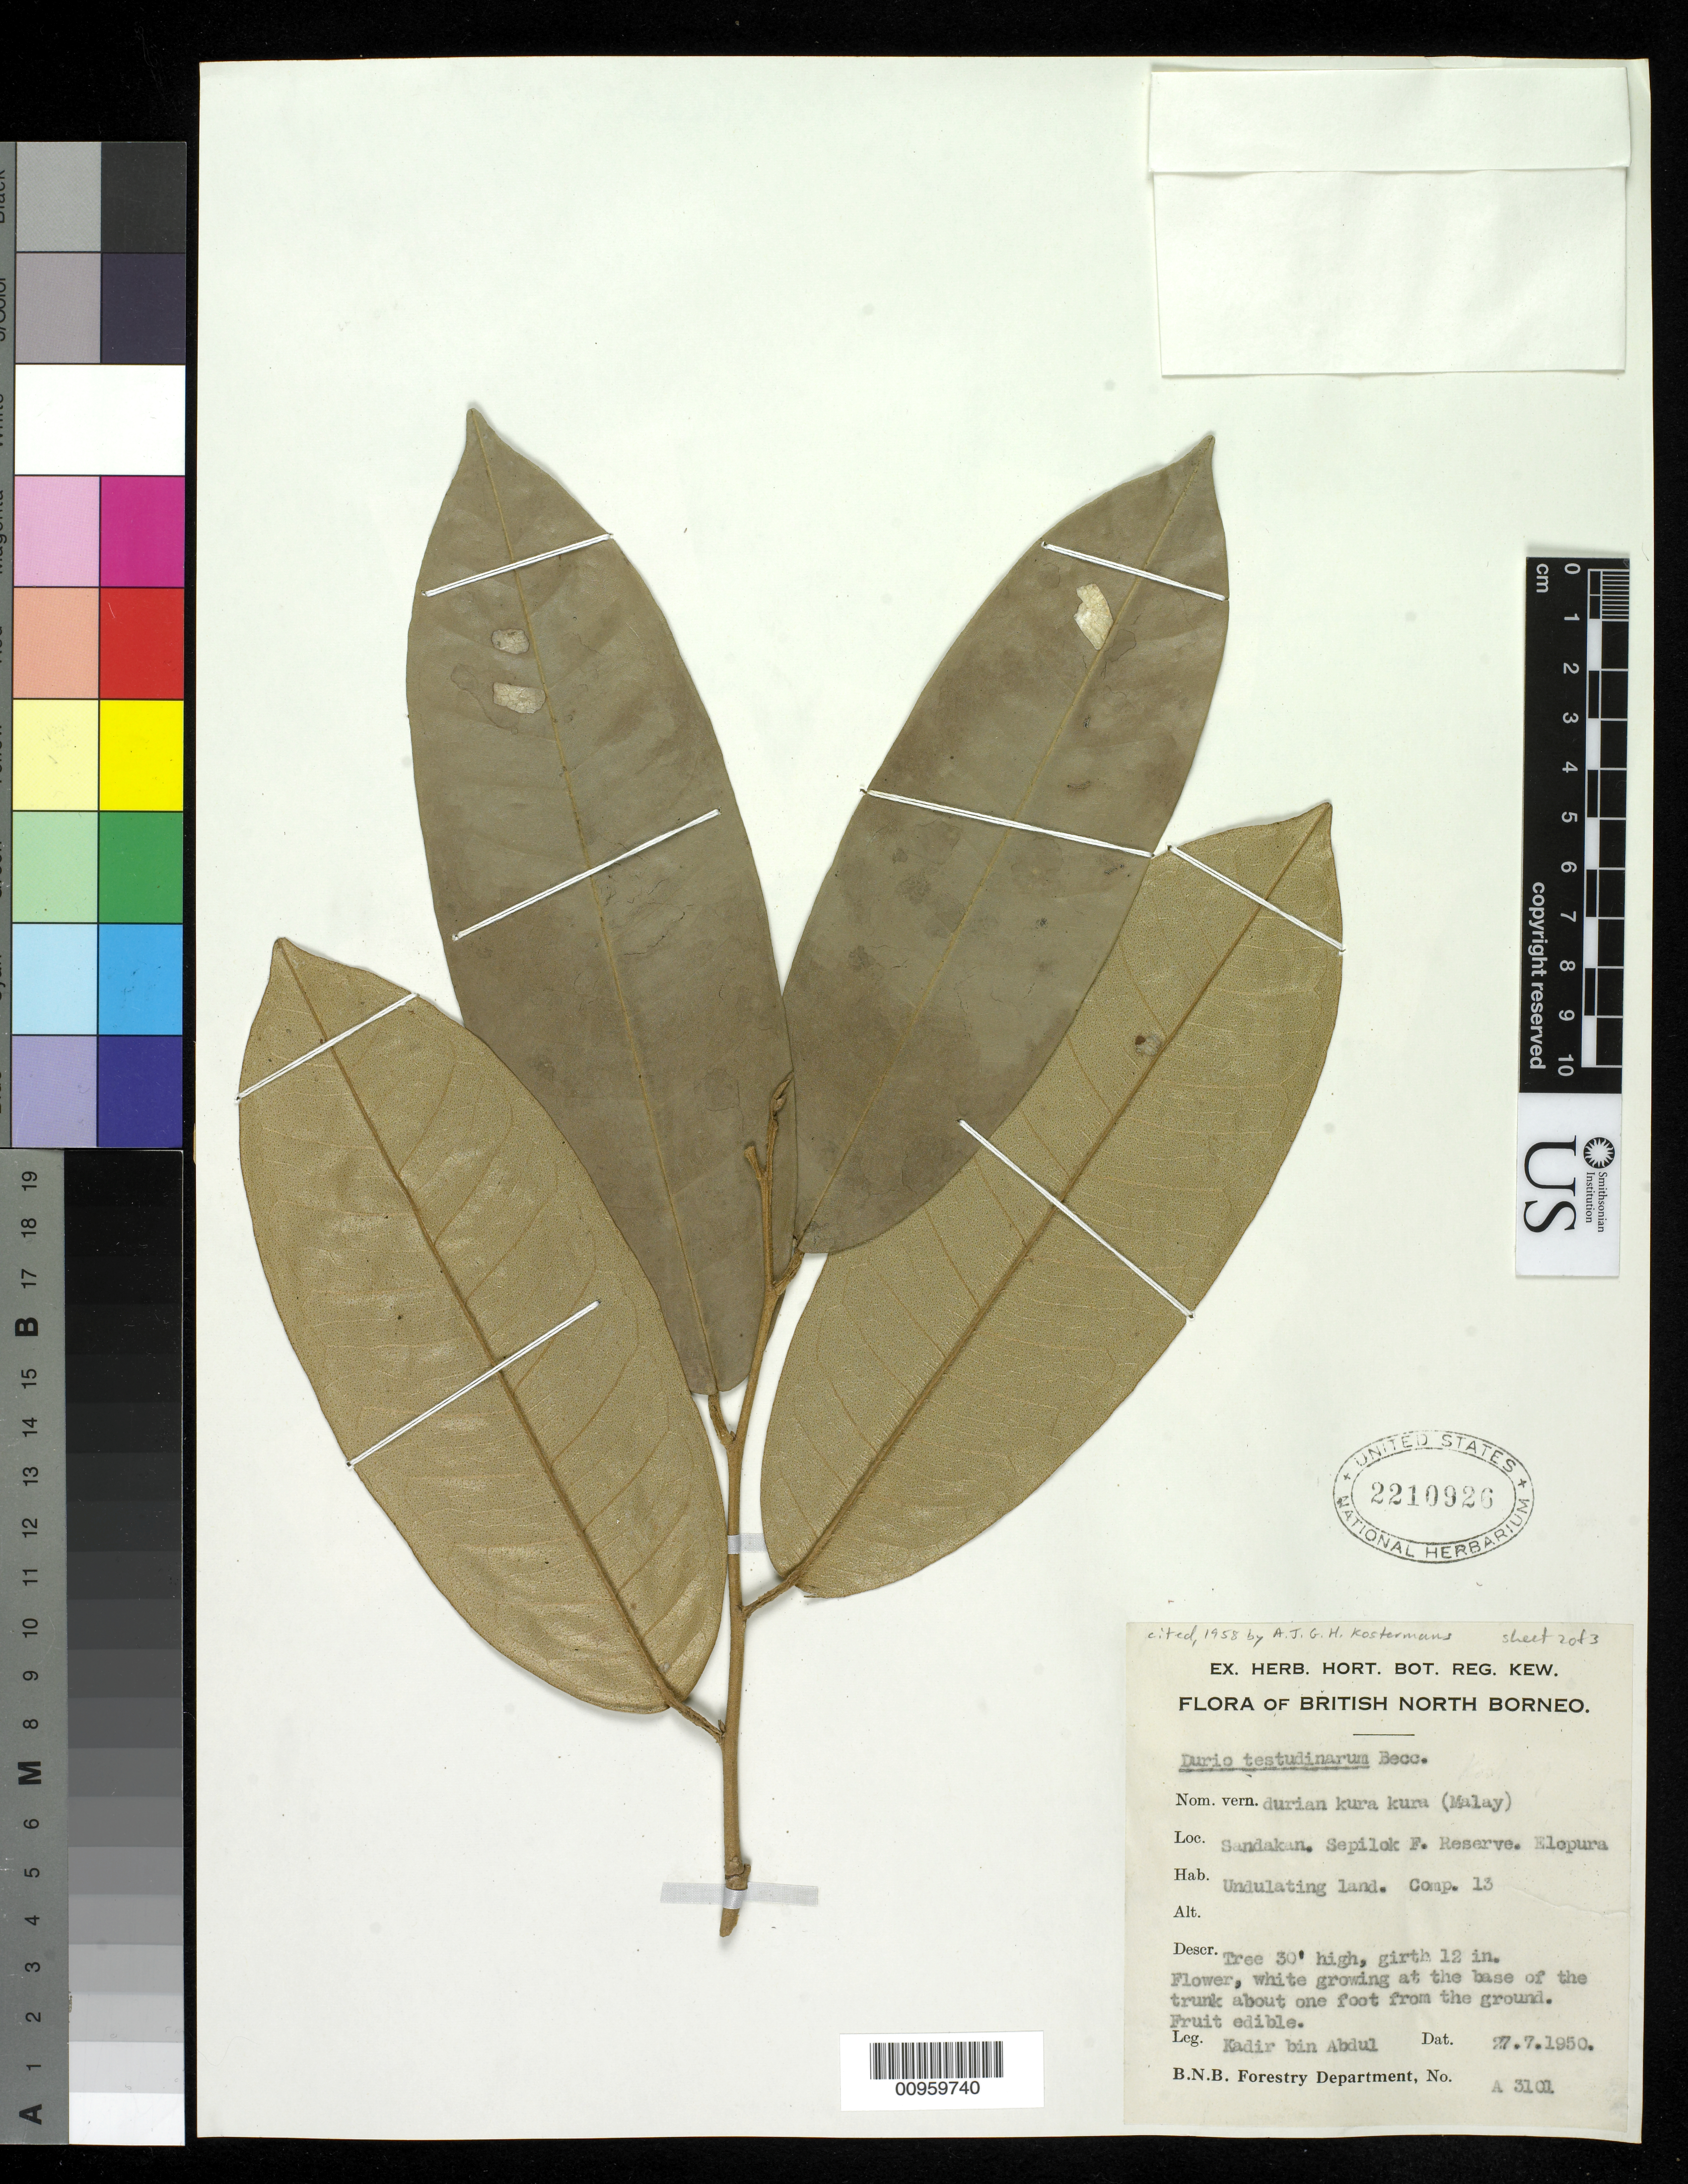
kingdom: Plantae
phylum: Tracheophyta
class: Magnoliopsida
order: Malvales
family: Malvaceae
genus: Durio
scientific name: Durio testudinarius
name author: Becc.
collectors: Kadir Bin Abdul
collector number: A 3101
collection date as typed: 27 Jul 1950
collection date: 1950-07-27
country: Malaysia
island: Borneo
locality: Sandakan, Sepilok F. Reserve, Elopura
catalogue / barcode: US 2210926